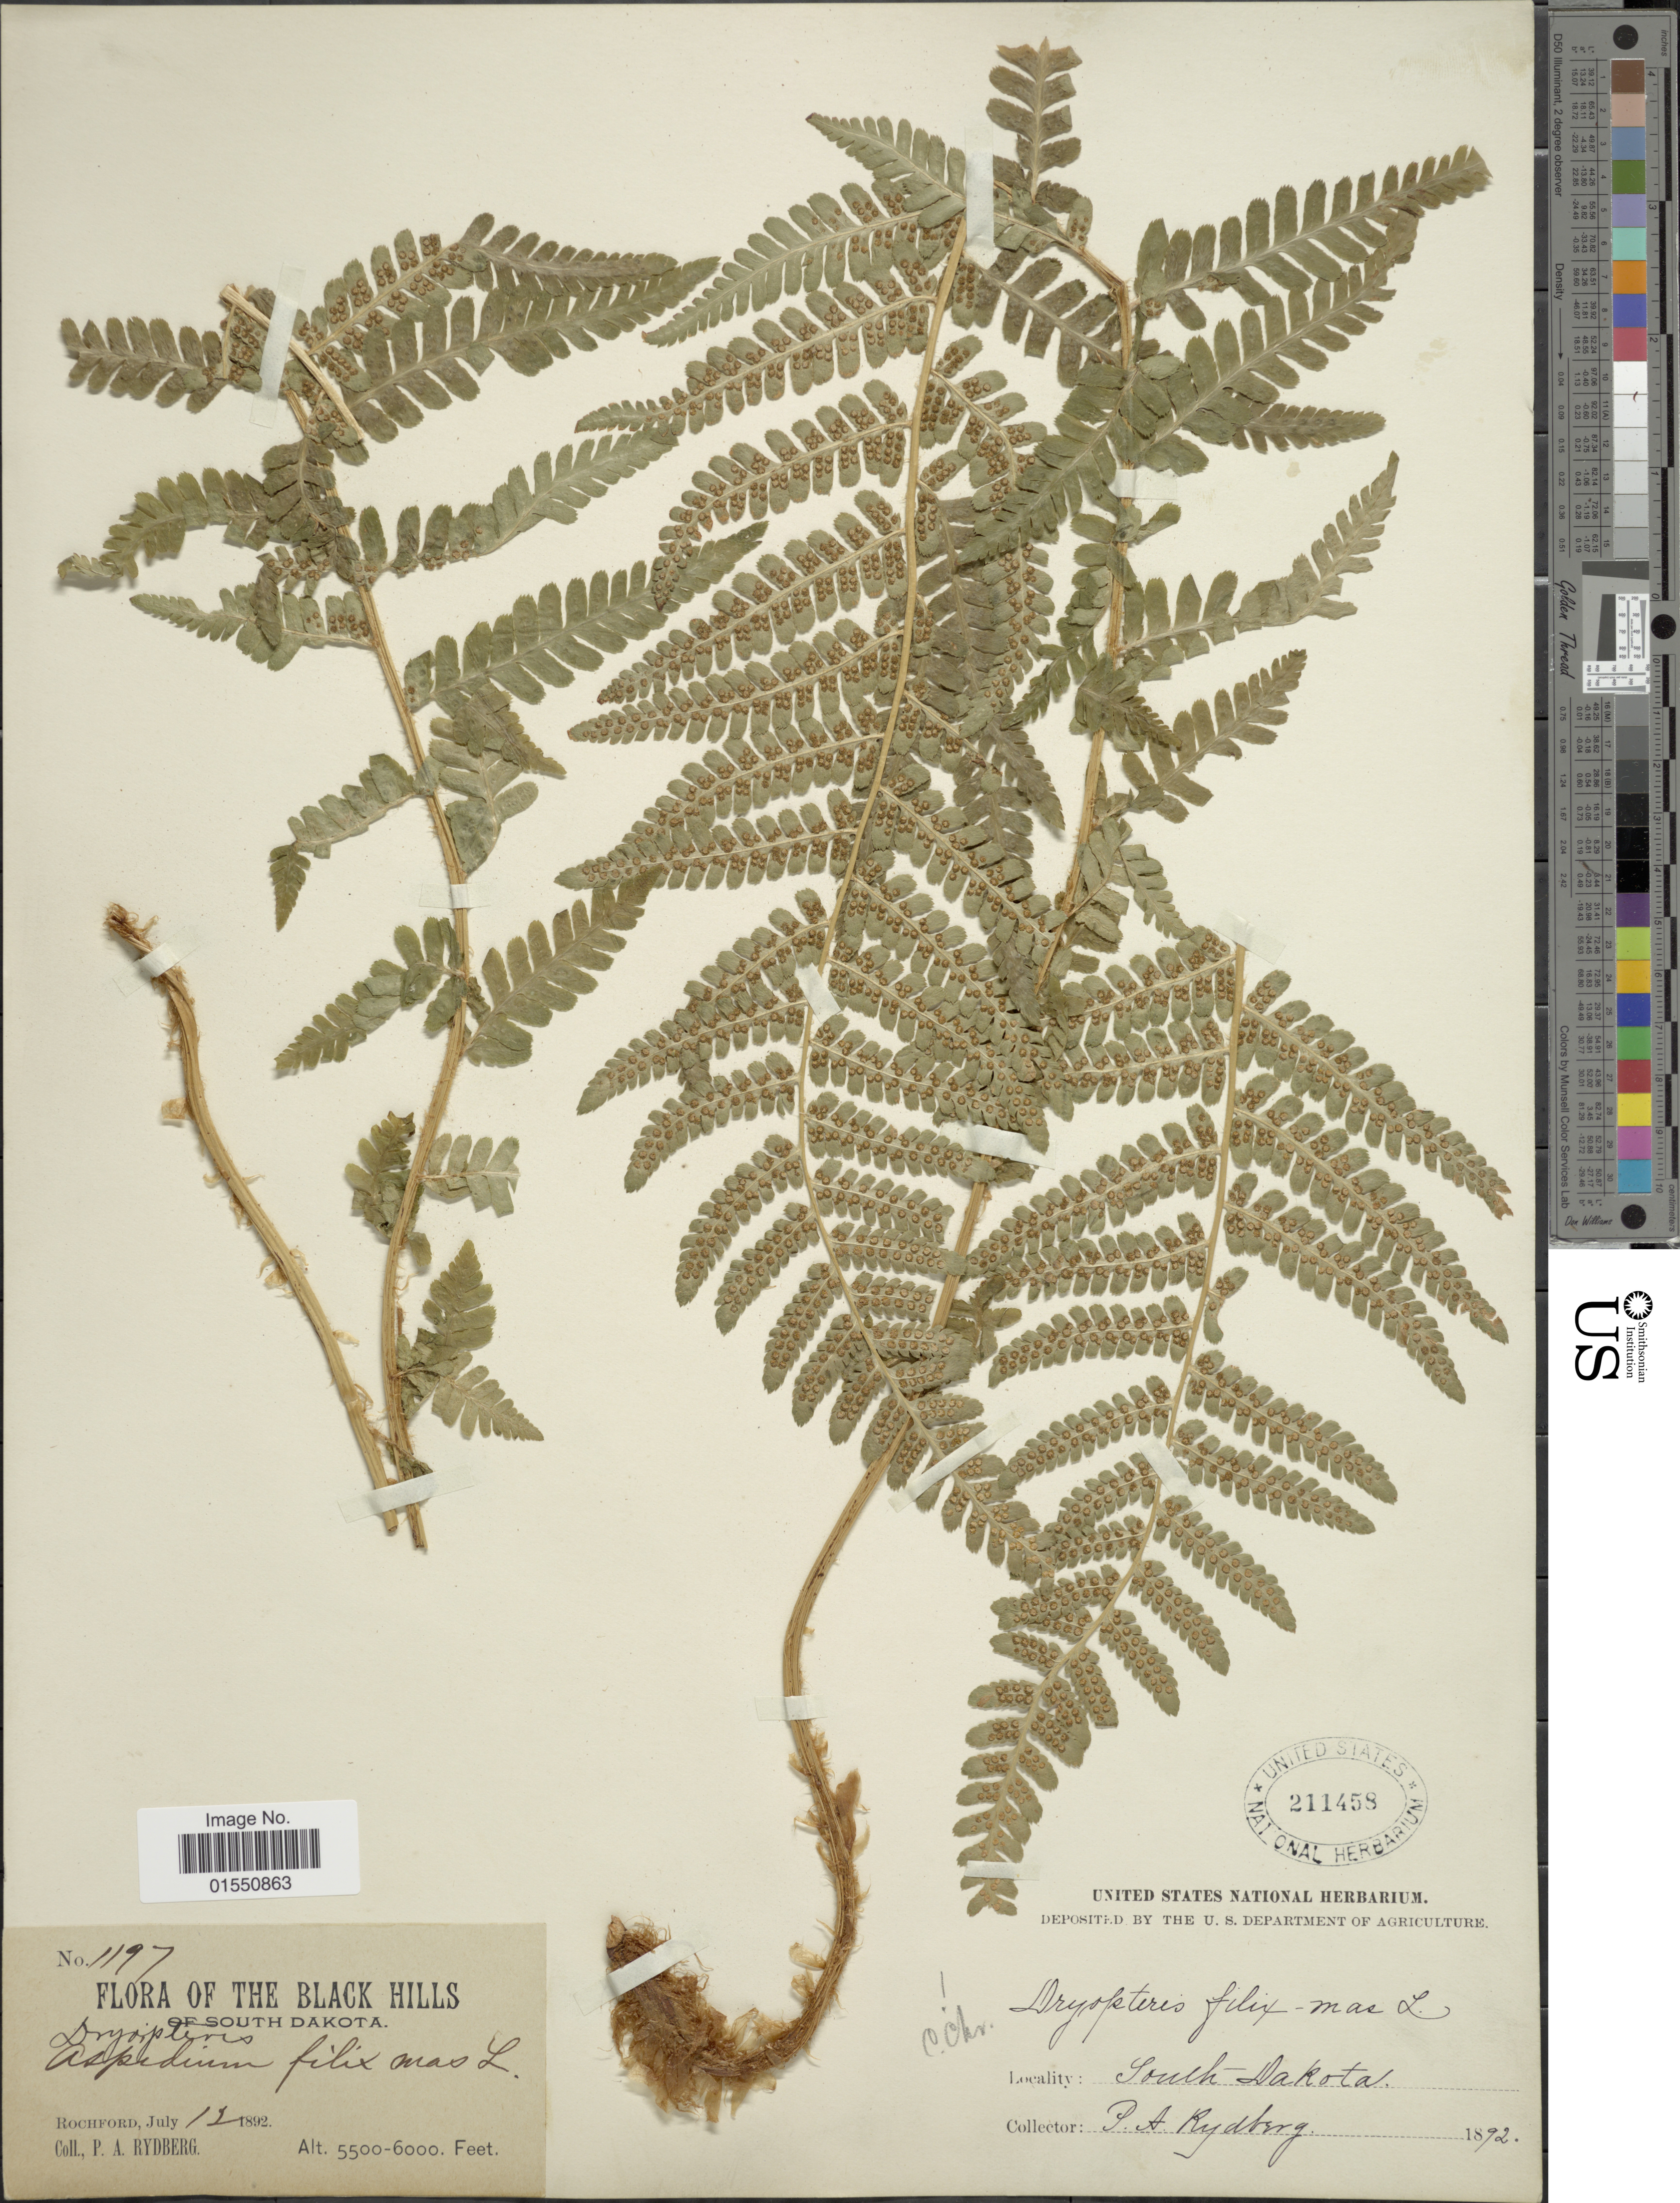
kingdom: Plantae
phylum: Tracheophyta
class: Polypodiopsida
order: Polypodiales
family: Dryopteridaceae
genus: Dryopteris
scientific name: Dryopteris filix-mas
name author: (L.) Schott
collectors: P. A. Rydberg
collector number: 1197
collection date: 1892-07-12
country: United States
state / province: South Dakota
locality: Black Hills. Rochford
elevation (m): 1676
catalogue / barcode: US 211458